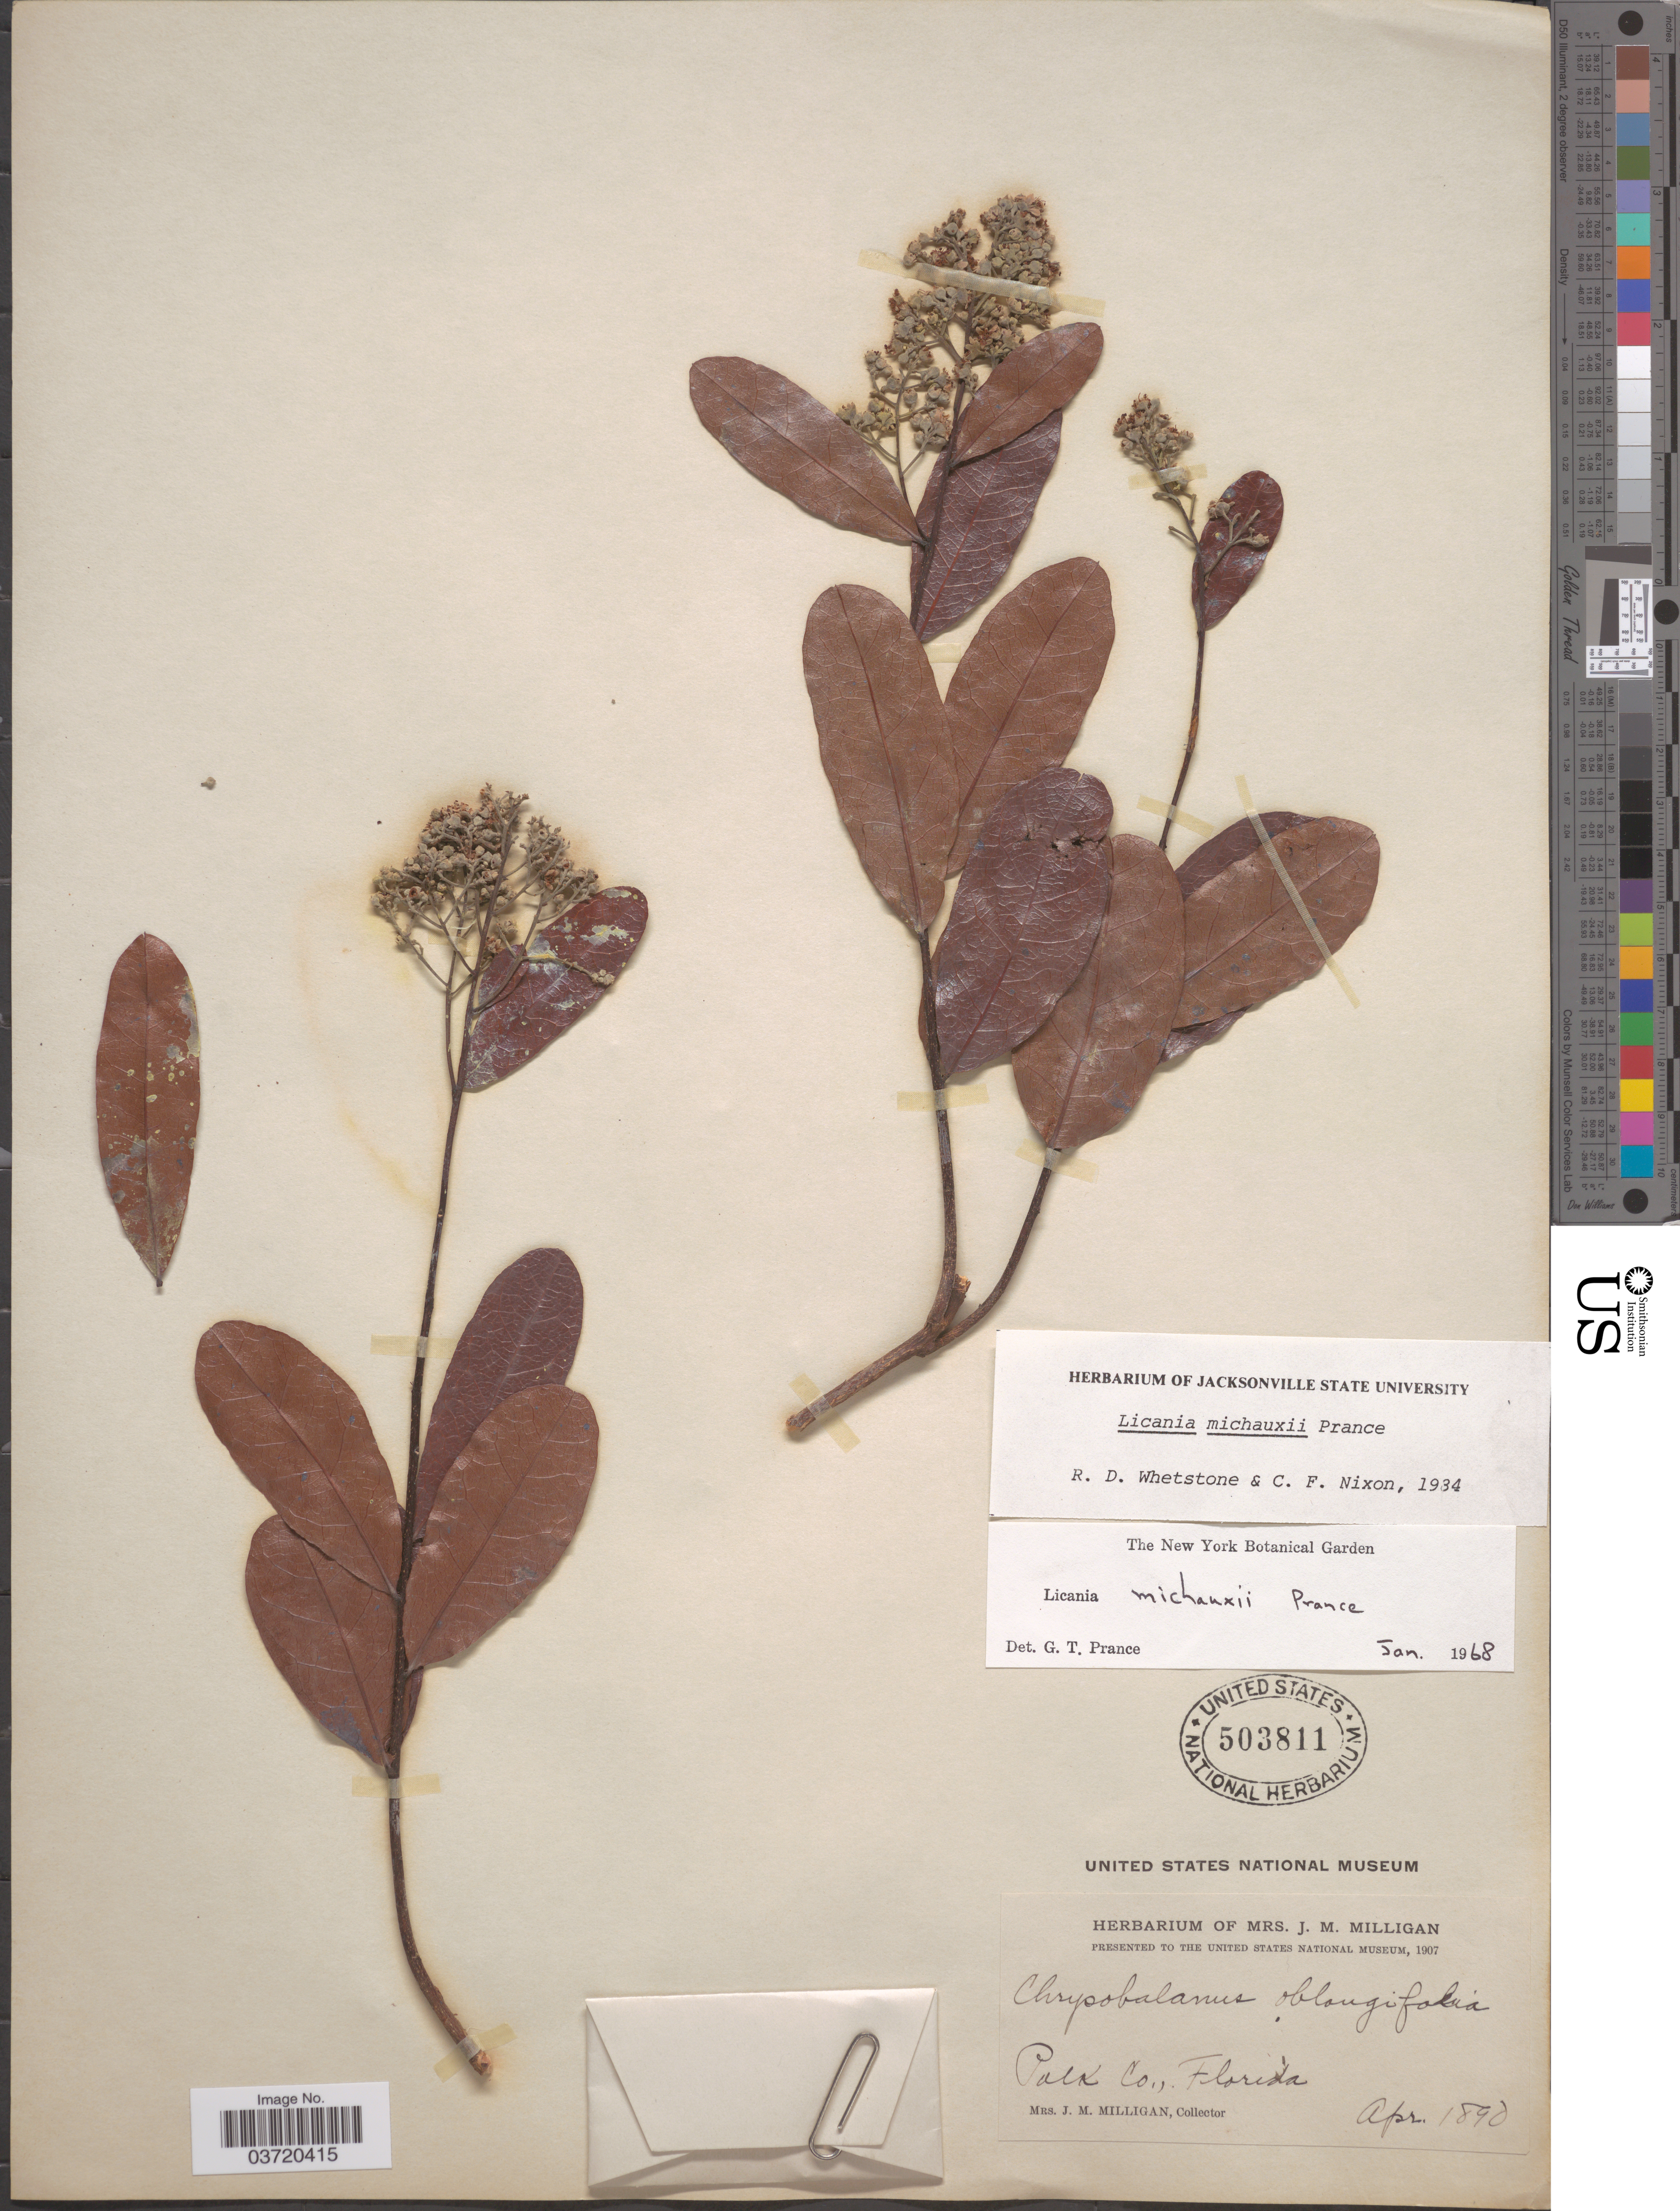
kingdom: Plantae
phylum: Tracheophyta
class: Magnoliopsida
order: Malpighiales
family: Chrysobalanaceae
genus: Geobalanus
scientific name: Geobalanus oblongifolius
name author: (Michx.) Small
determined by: Strong, M. T., (US), Smithsonian Institution - National Museum of Natural History (UNITED STATES)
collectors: J. Milligan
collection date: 1890-04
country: United States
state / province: Florida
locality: Palk Co.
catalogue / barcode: US 503811